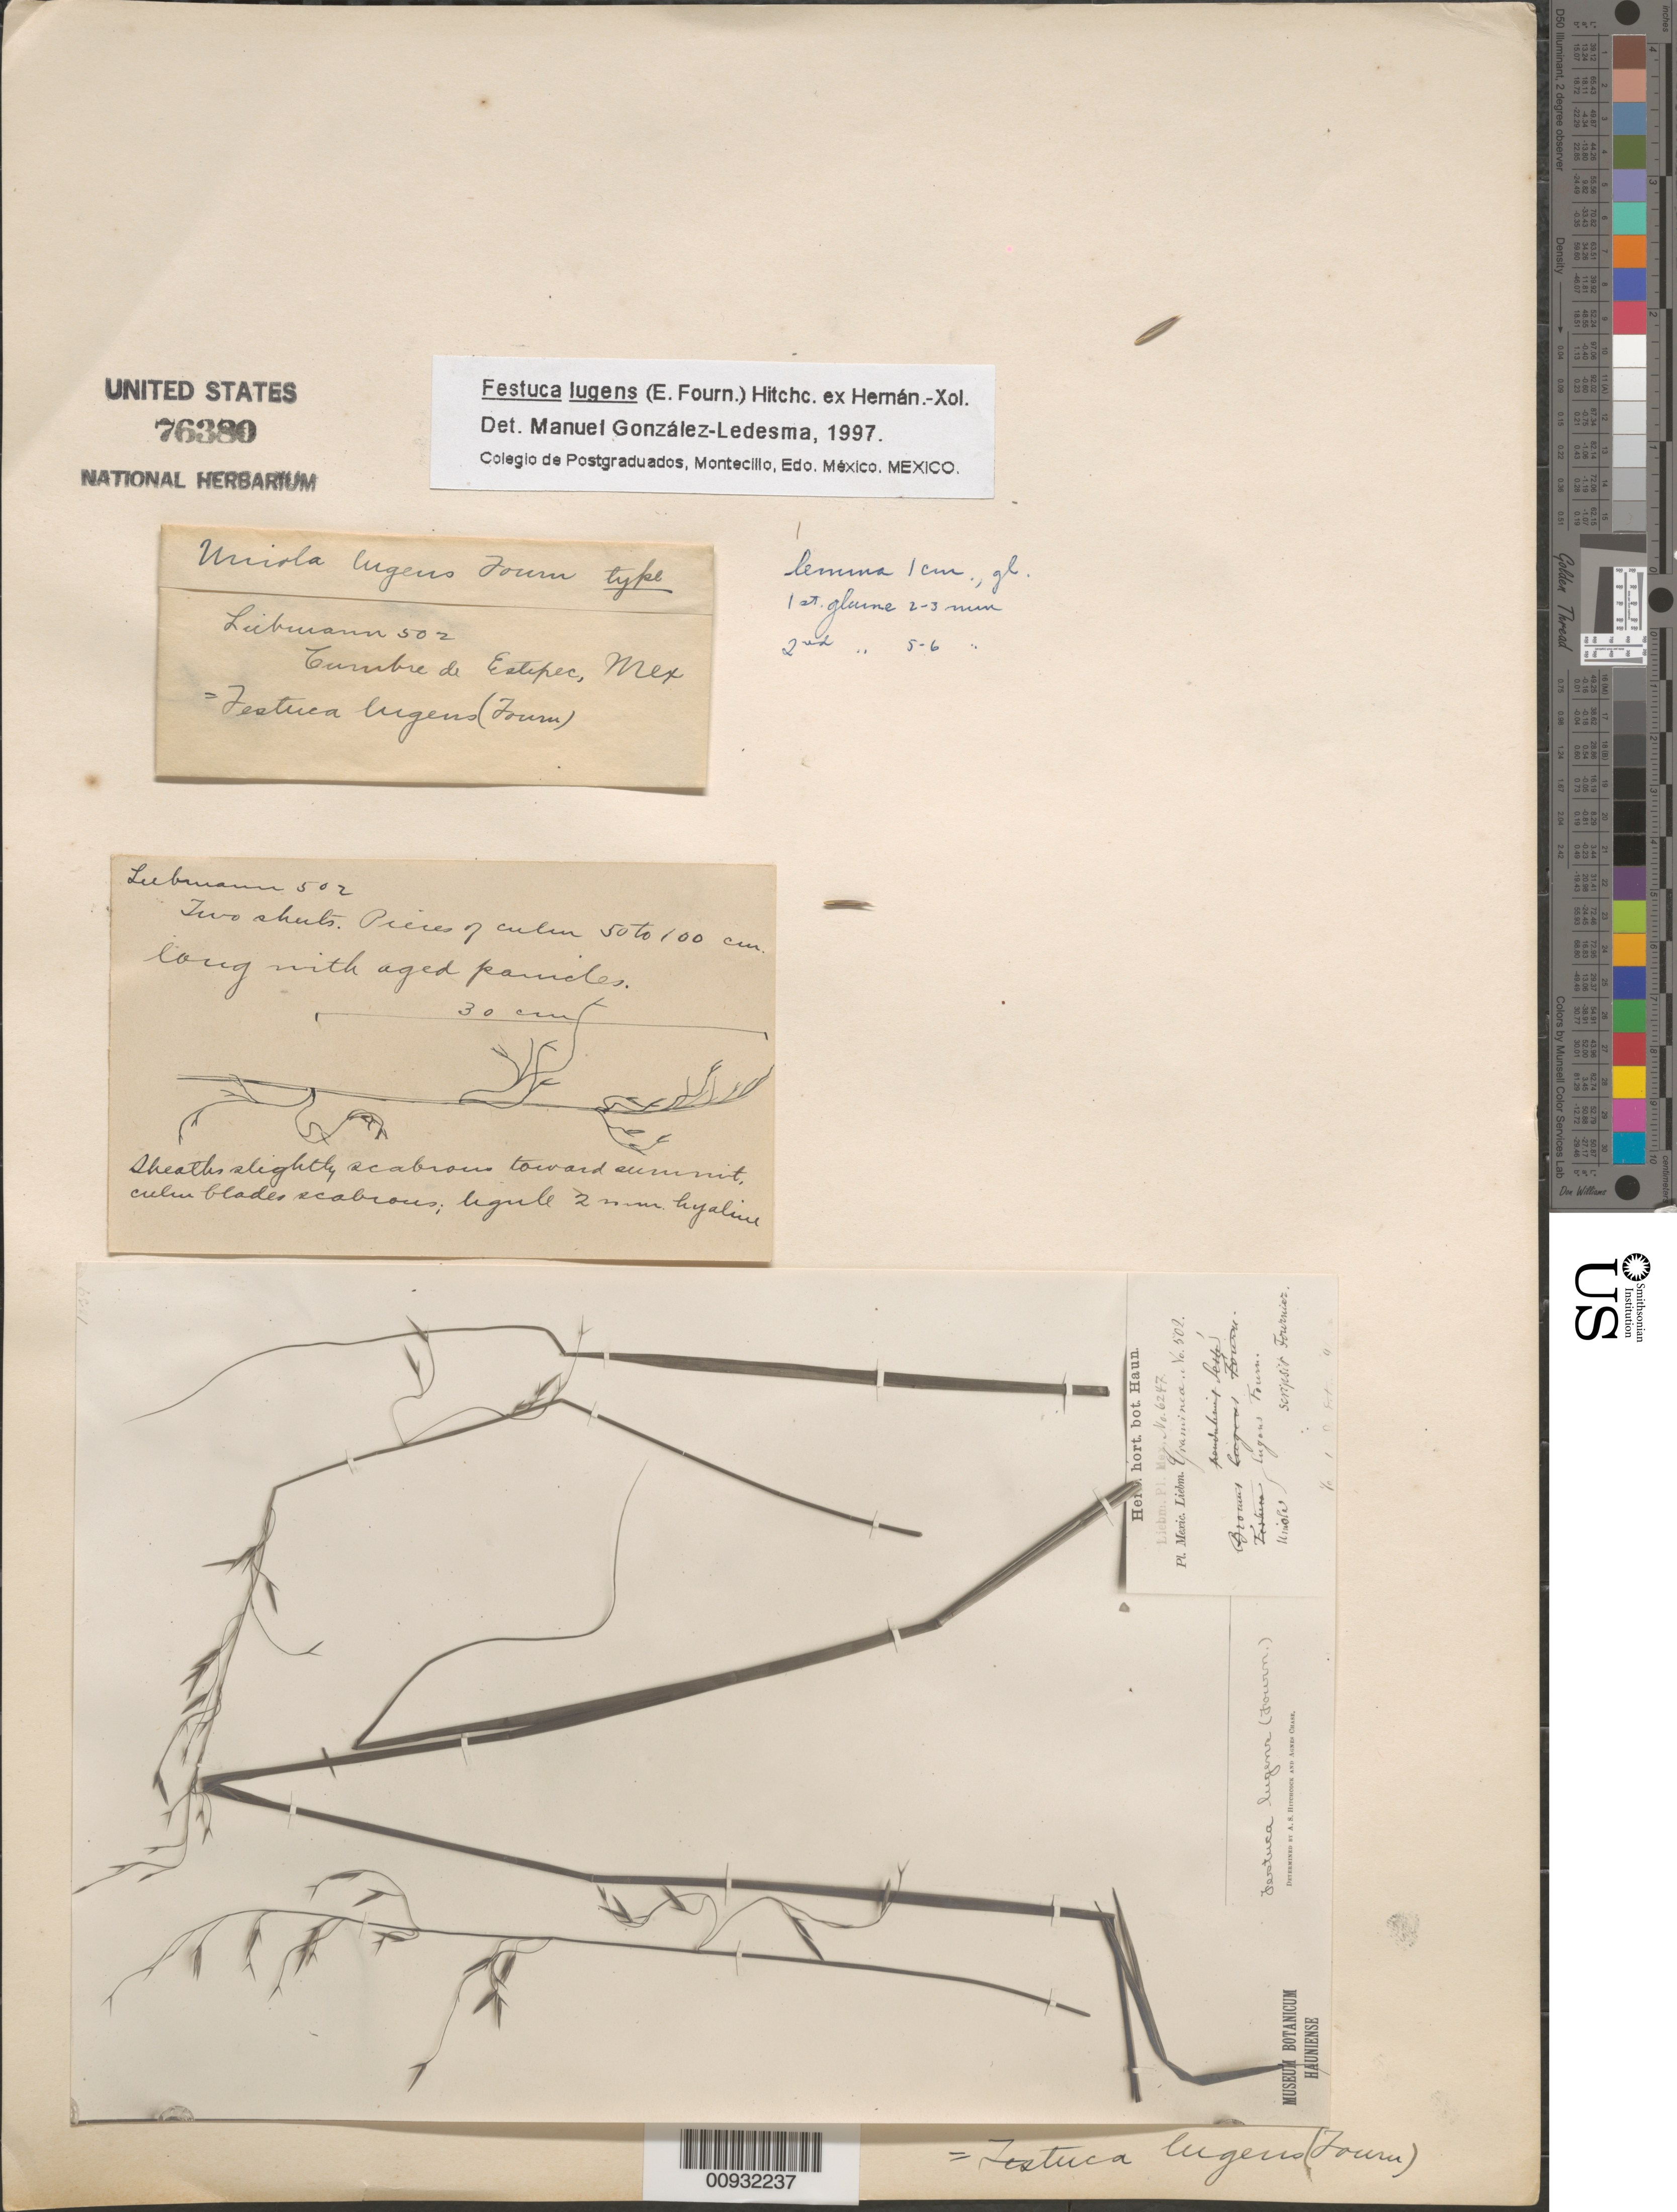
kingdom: Plantae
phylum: Tracheophyta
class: Liliopsida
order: Poales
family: Poaceae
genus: Festuca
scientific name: Festuca lugens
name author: (E. Fourn.) Hitchc. ex Hern.-Xol.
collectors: -. Lieberman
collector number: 502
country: Mexico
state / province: México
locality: Cumbre de Estepec.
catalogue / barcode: US 76380